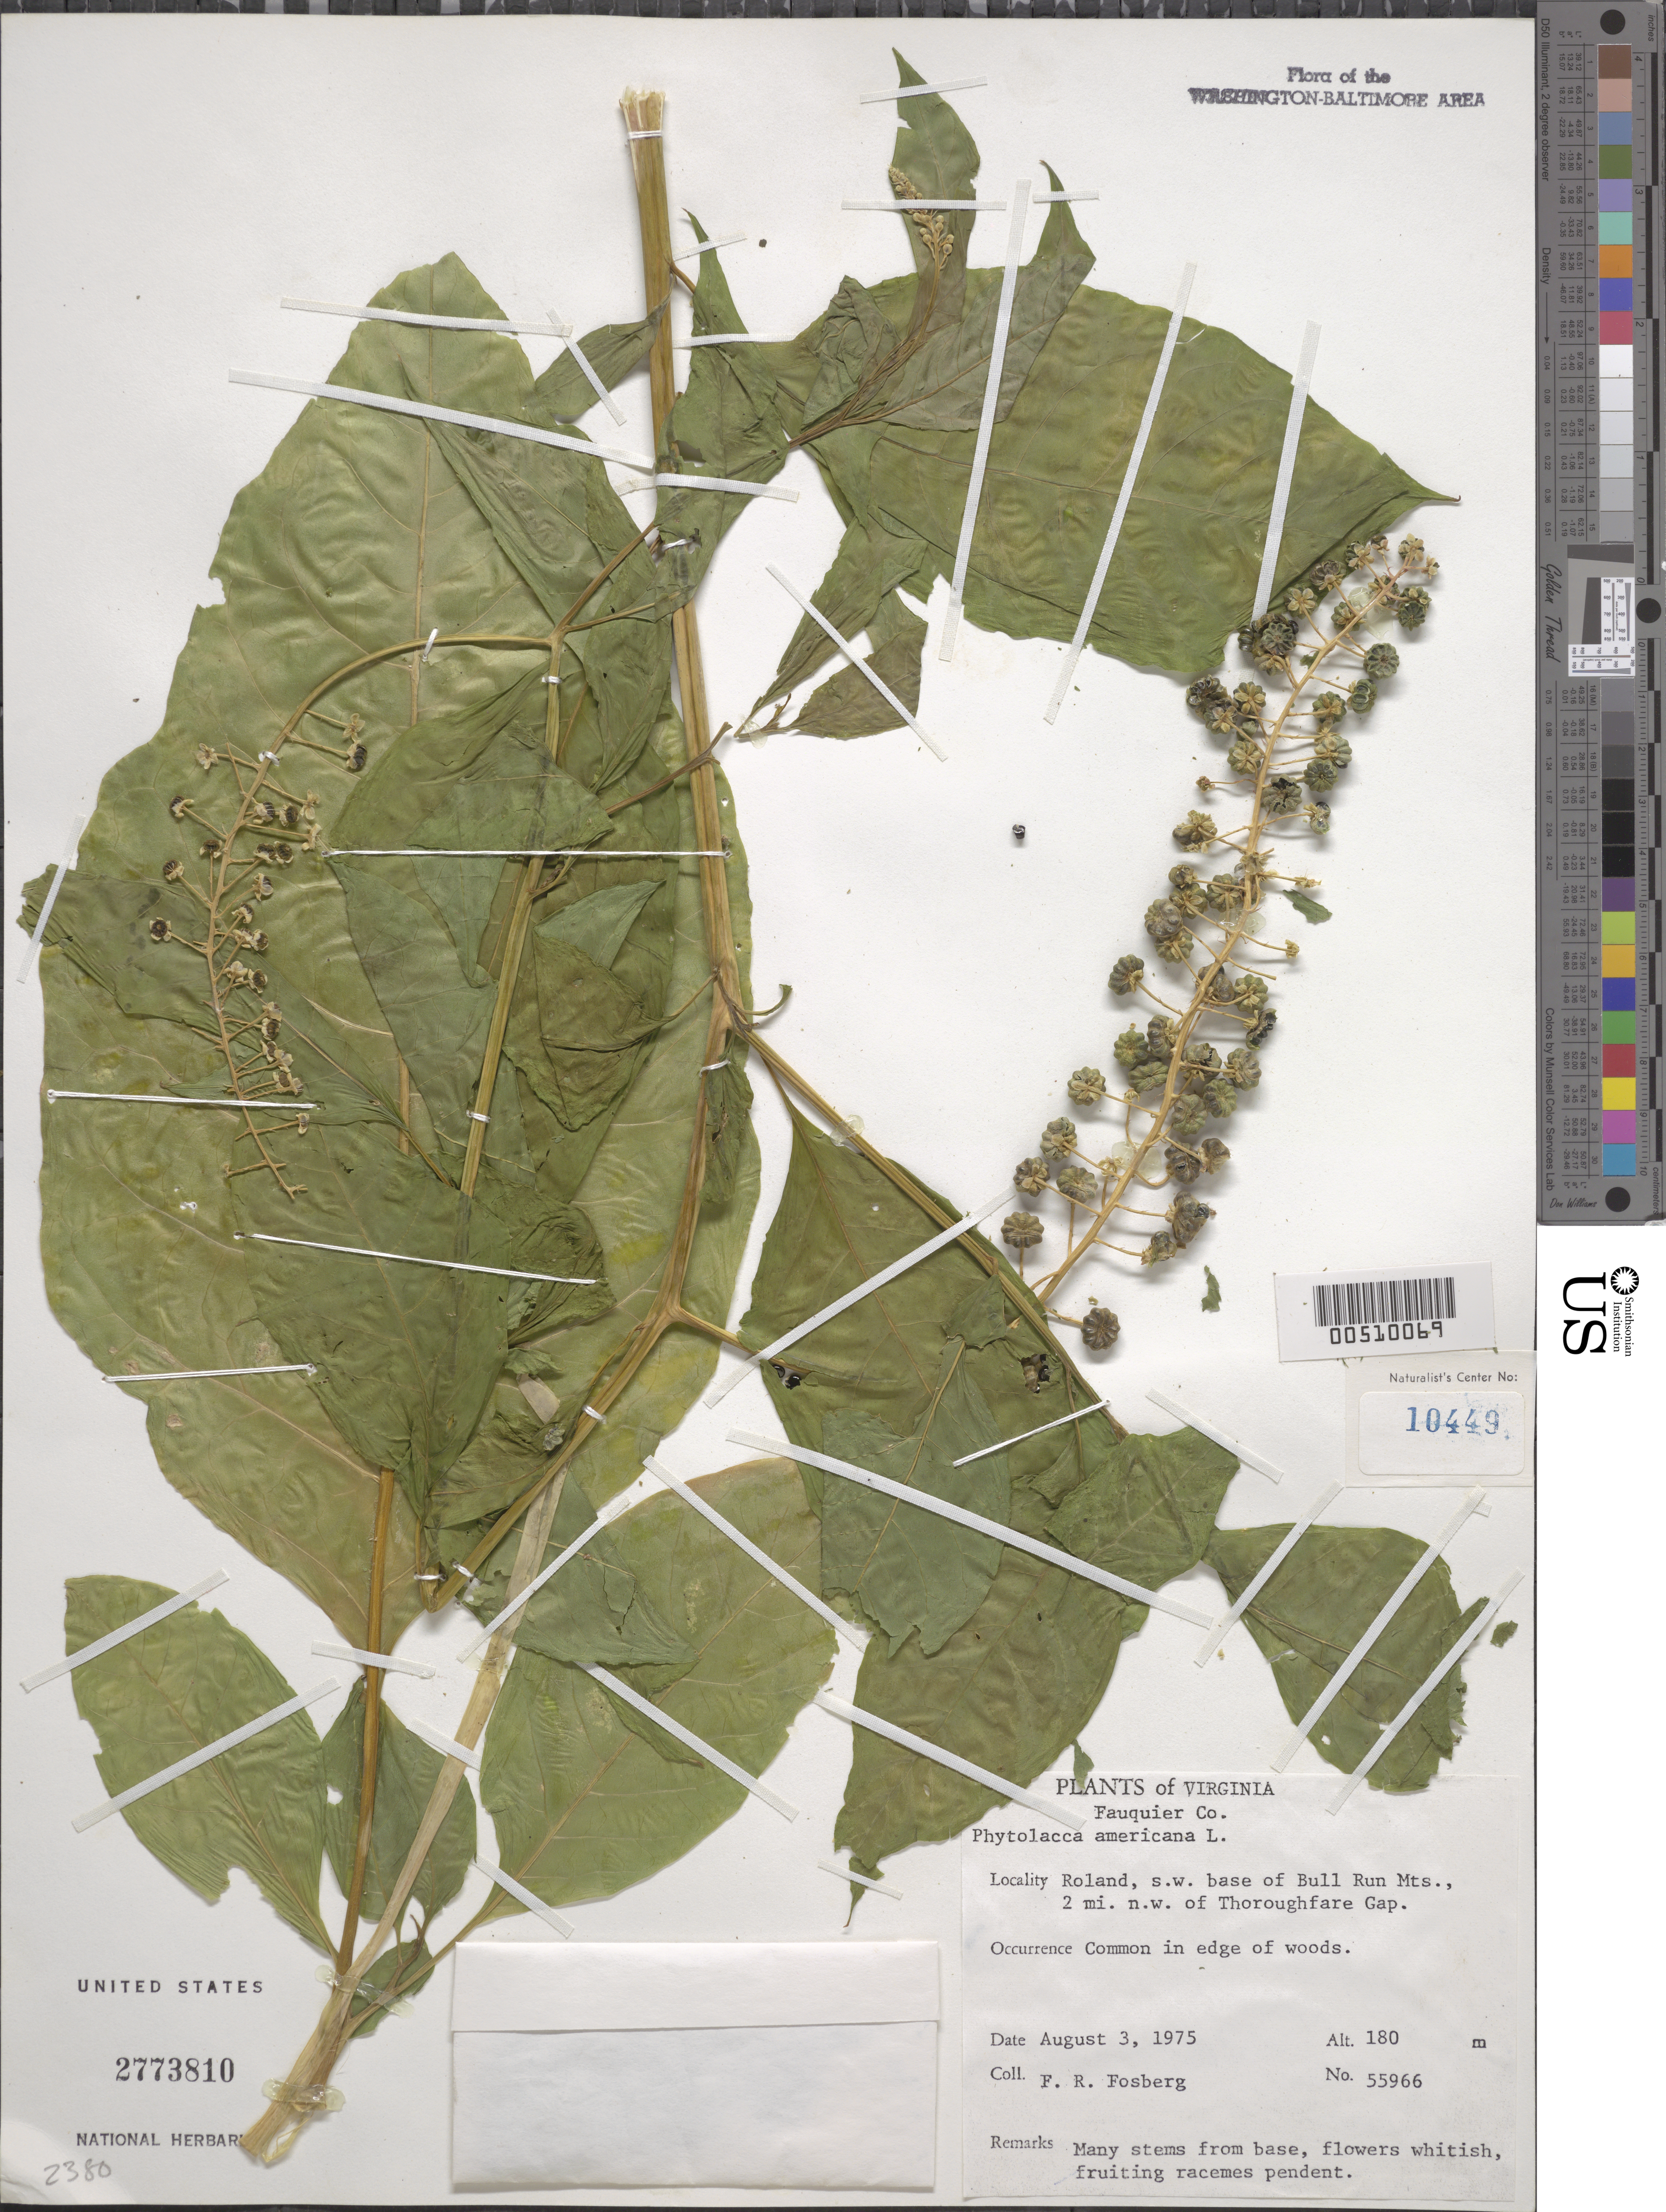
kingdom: Plantae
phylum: Tracheophyta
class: Magnoliopsida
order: Caryophyllales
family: Phytolaccaceae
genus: Phytolacca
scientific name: Phytolacca americana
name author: L.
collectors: F. R. Fosberg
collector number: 55966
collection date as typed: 03 Aug 1975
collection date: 1975-08-03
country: United States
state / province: Virginia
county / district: Fauquier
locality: Bull Run Mts., Roland, 2 mi. NW of Thoroughfare Gap Bull Run Mts.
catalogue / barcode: US 2773810